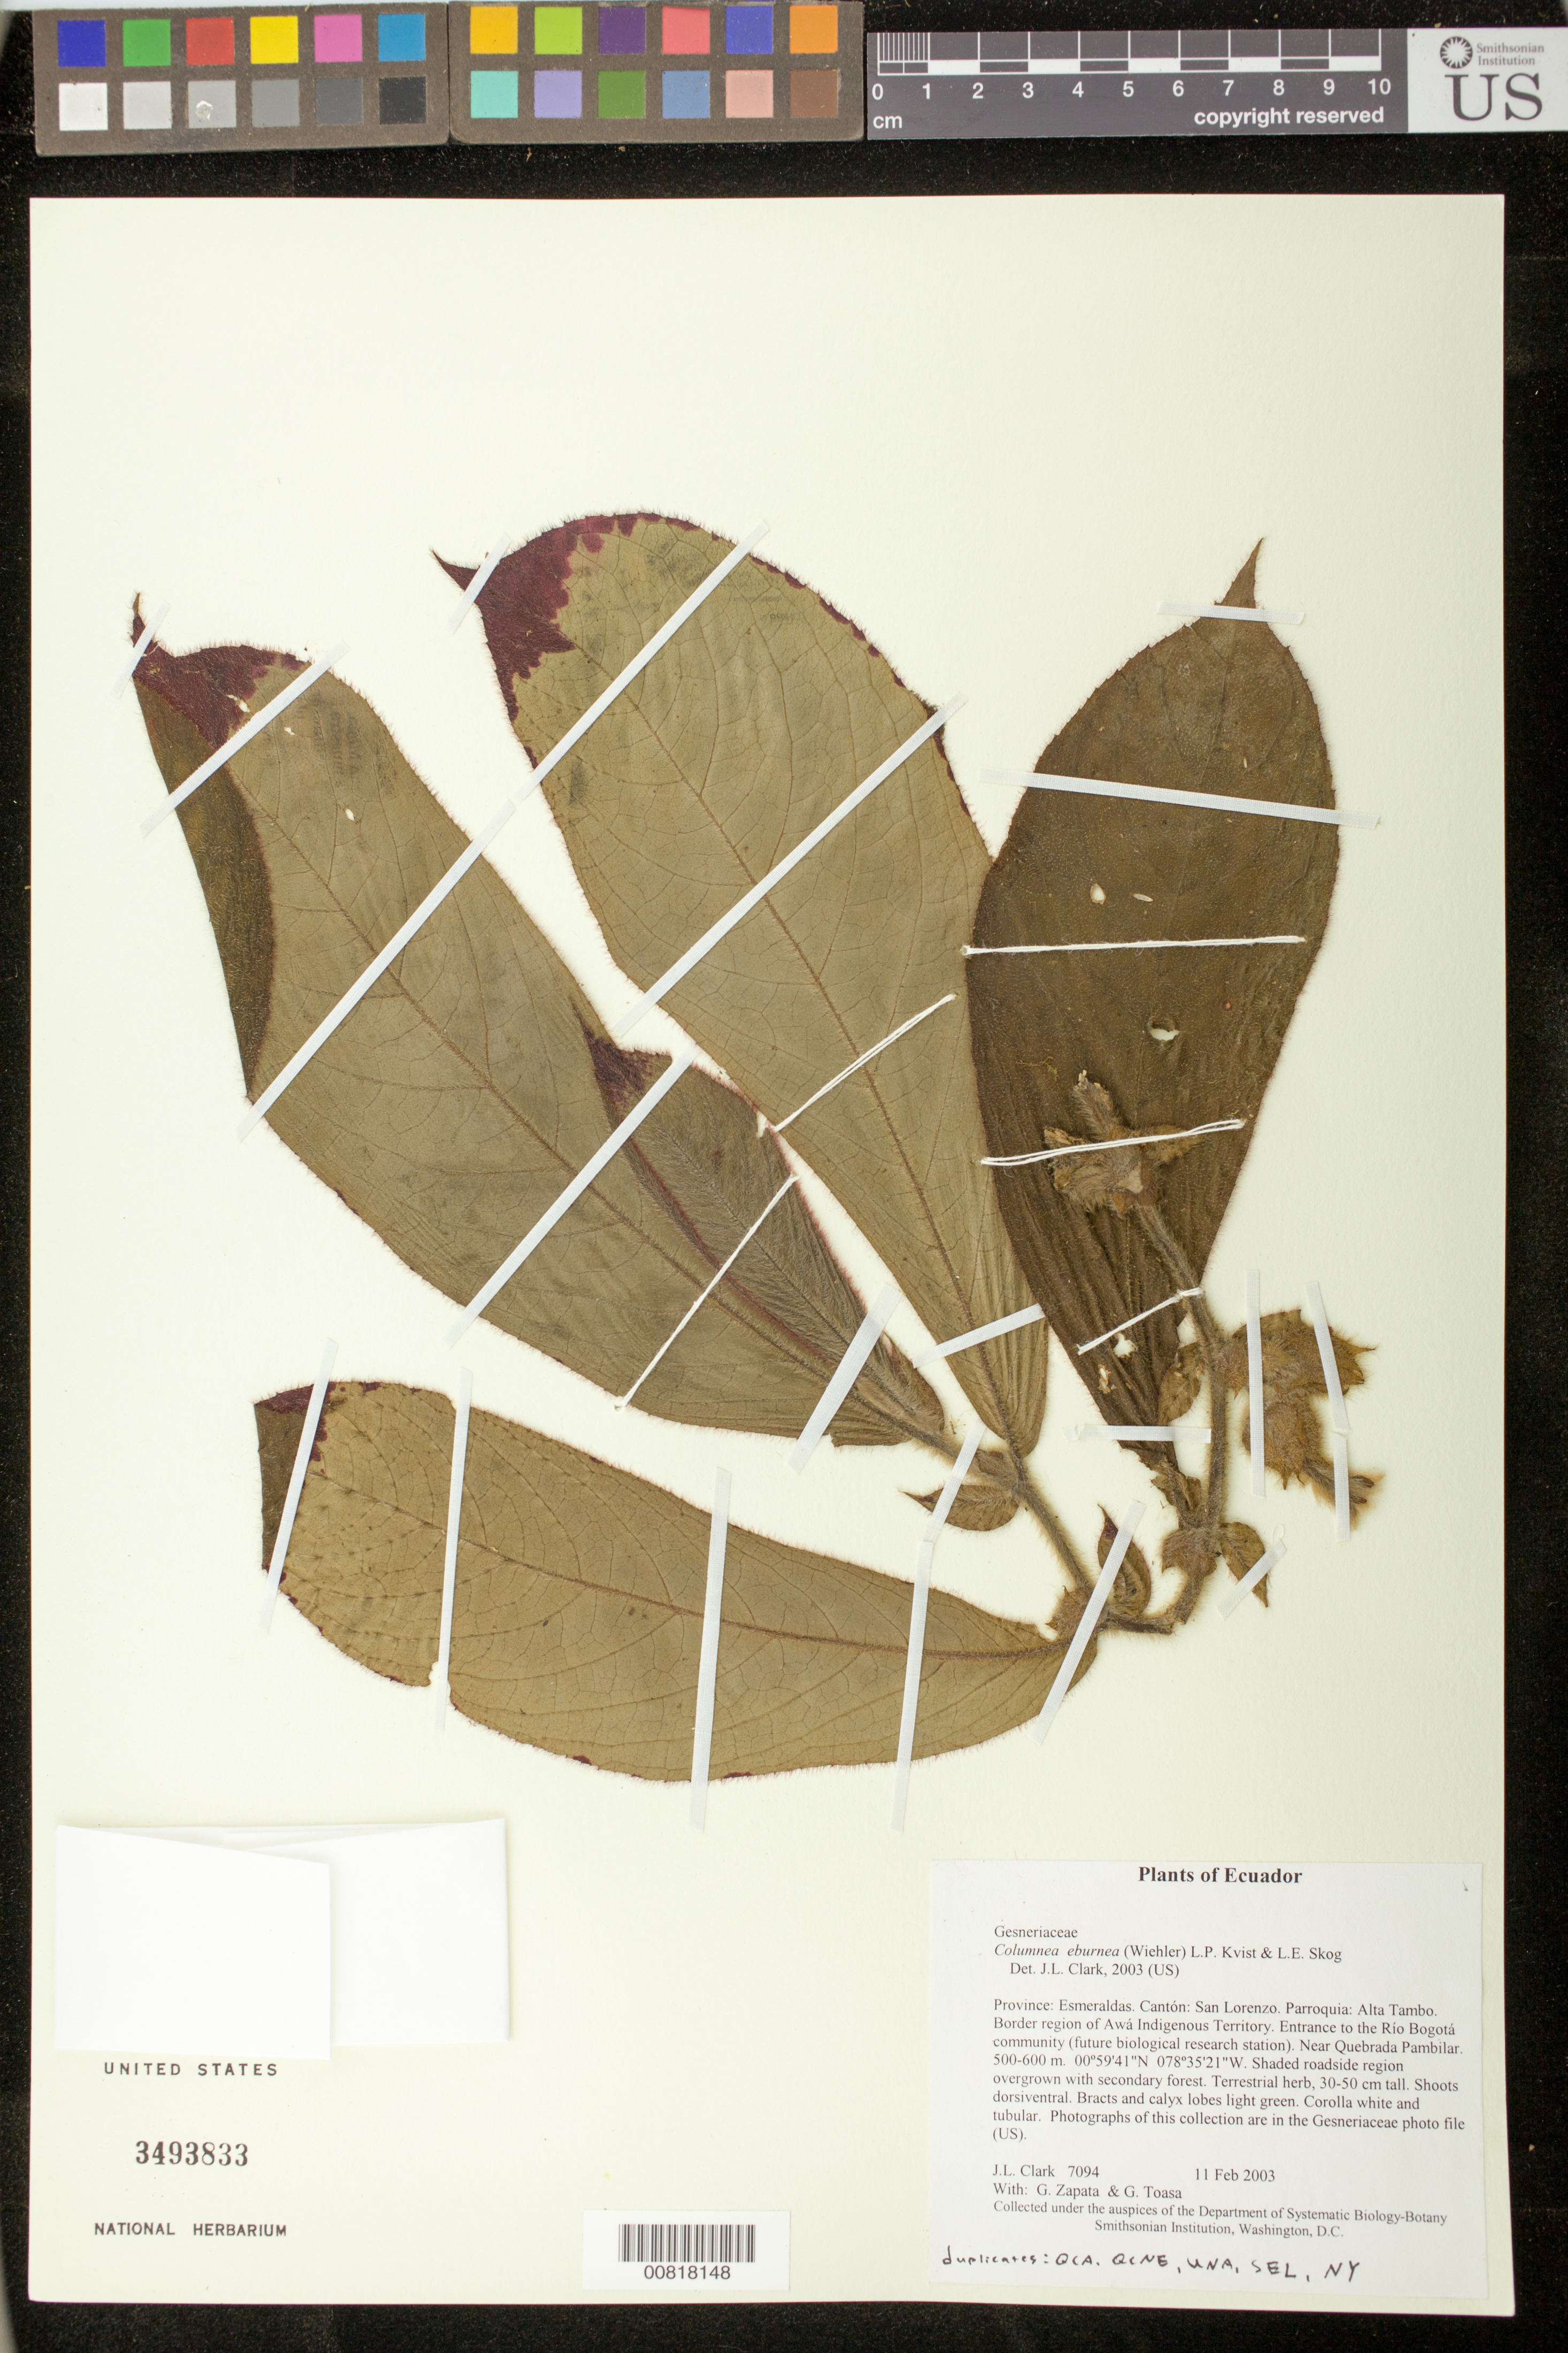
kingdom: Plantae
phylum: Tracheophyta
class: Magnoliopsida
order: Lamiales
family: Gesneriaceae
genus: Columnea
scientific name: Columnea eburnea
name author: (Wiehler) L.P. Kvist & L.E. Skog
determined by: Clark, J. L., (SEL), The Marie Selby Botanical Garden (UNITED STATES)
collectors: J. L. Clark, G. Zapata & G. Toasa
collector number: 7094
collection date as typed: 11 Feb 2003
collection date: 2003-02-11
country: Ecuador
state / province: Esmeraldas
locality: San Lorenzo. Parroquia: Alta Tambo. Border region of Awá Indigenous Territory. Entrance to the Río Bogotá community (future biological research station). Near Quebrada Pambilar.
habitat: Shaded roadside region overgrown with secondary forest.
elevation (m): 500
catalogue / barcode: US 3493833